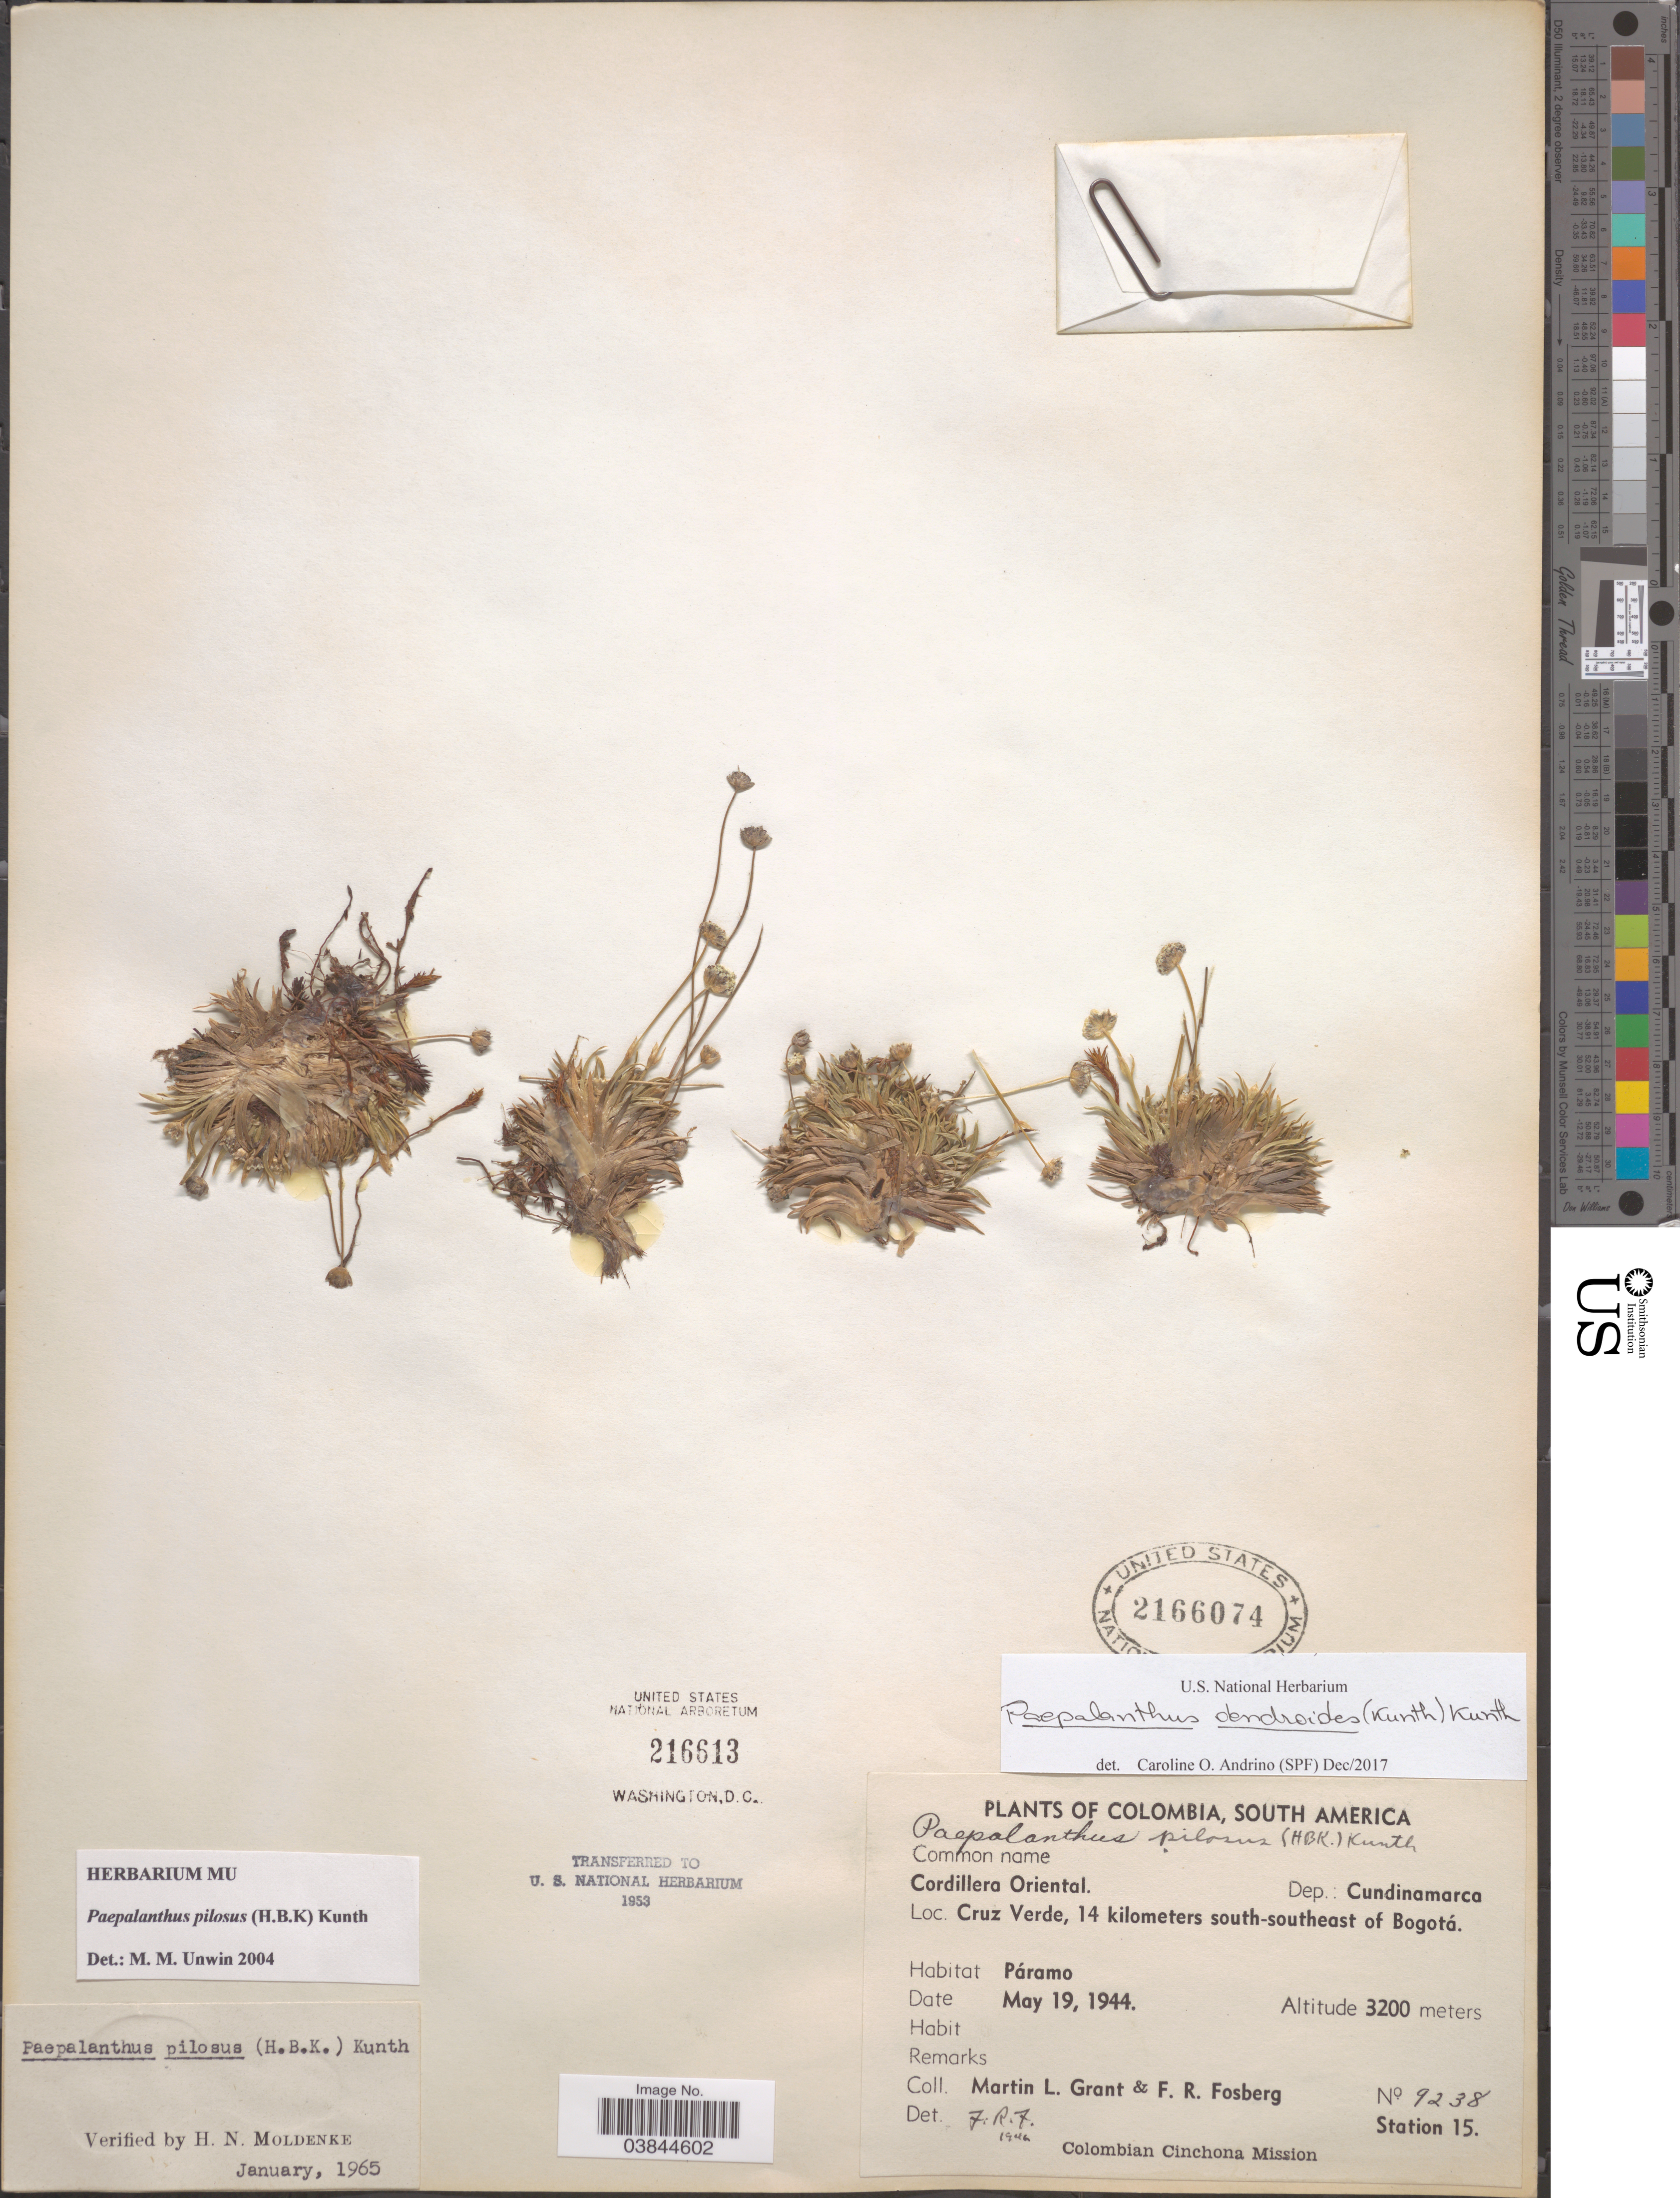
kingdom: Plantae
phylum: Tracheophyta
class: Liliopsida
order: Poales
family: Eriocaulaceae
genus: Paepalanthus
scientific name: Paepalanthus dendroides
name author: (Kunth) Kunth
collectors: M. L. Grant & F. R. Fosberg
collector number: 9238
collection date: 1944-05-19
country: Colombia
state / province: Cundinamarca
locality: Cordillera Oriental. Dep.: Cundinamarca. Cruz Verde, 14 kilometers south-southeast of Bogotá.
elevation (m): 3200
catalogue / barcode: US 2166074